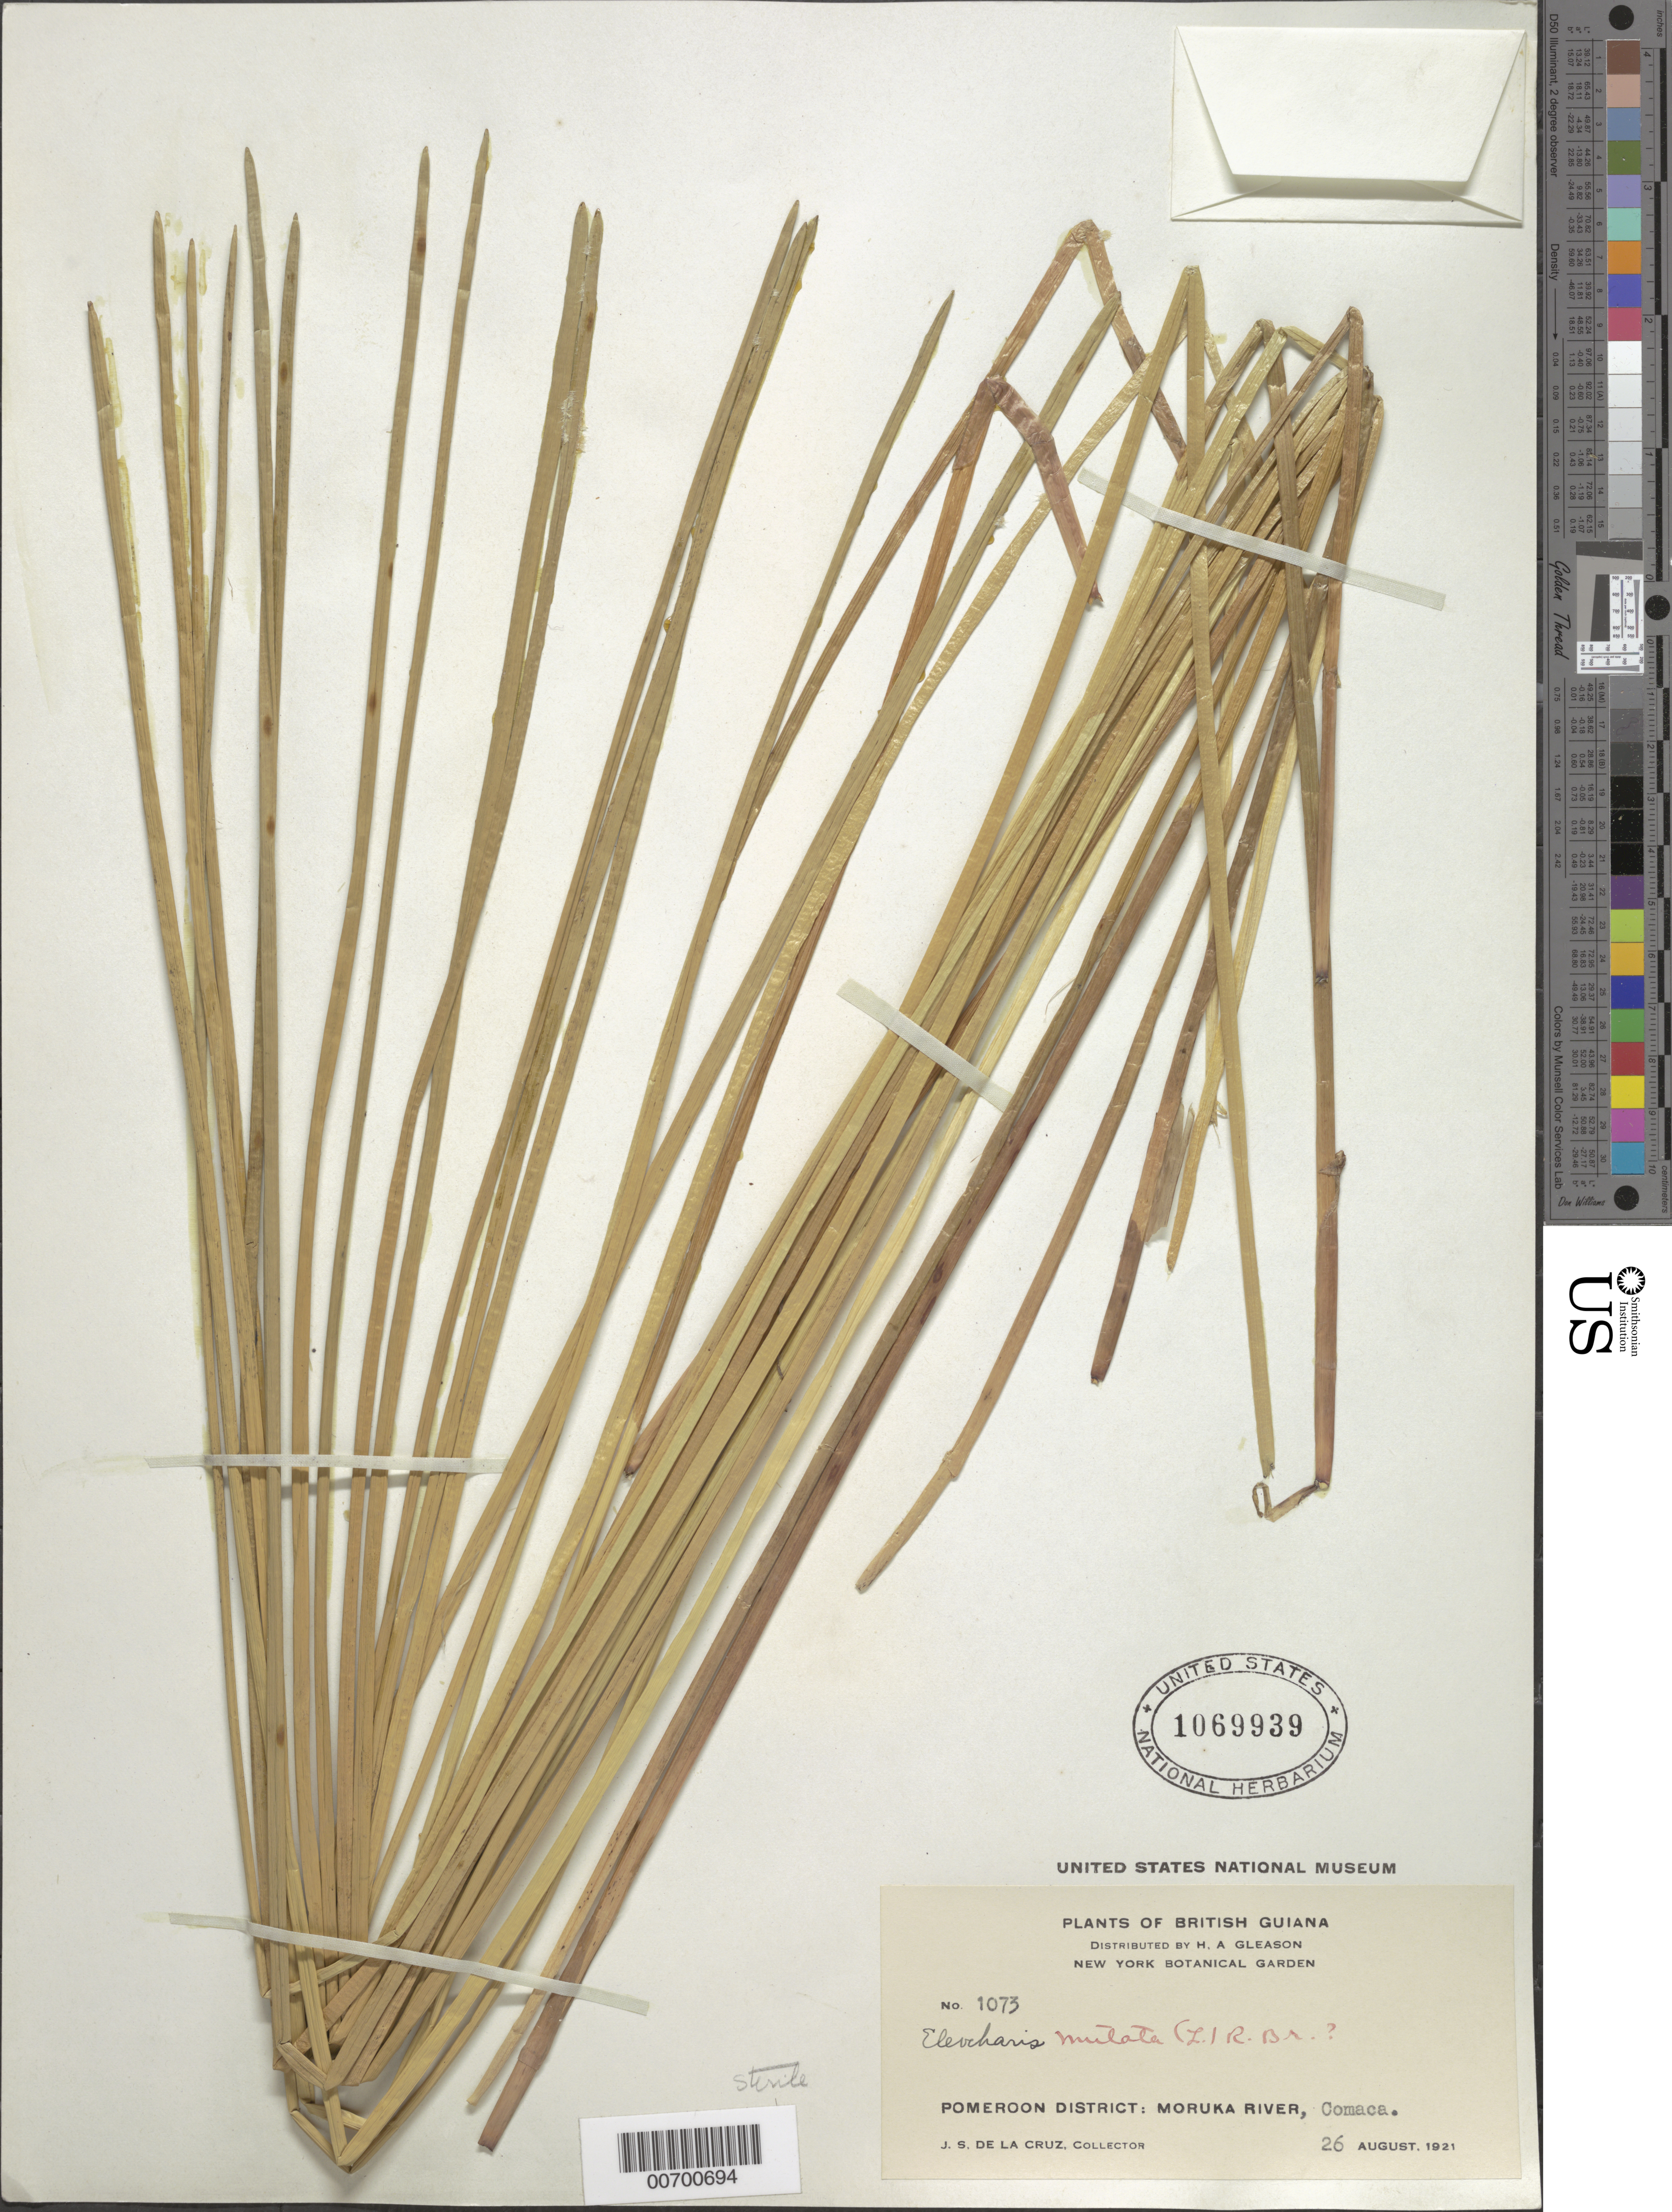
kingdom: Plantae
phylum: Tracheophyta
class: Liliopsida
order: Poales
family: Cyperaceae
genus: Eleocharis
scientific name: Eleocharis mutata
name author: (L.) Roem. & Schult.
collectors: J. S. de la Cruz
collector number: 1073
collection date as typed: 26-Aug-21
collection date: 1921-08-26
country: Guyana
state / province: Barima-Waini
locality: Comaca, Moruka R., Pomeroon Dist.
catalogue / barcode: US 1069939